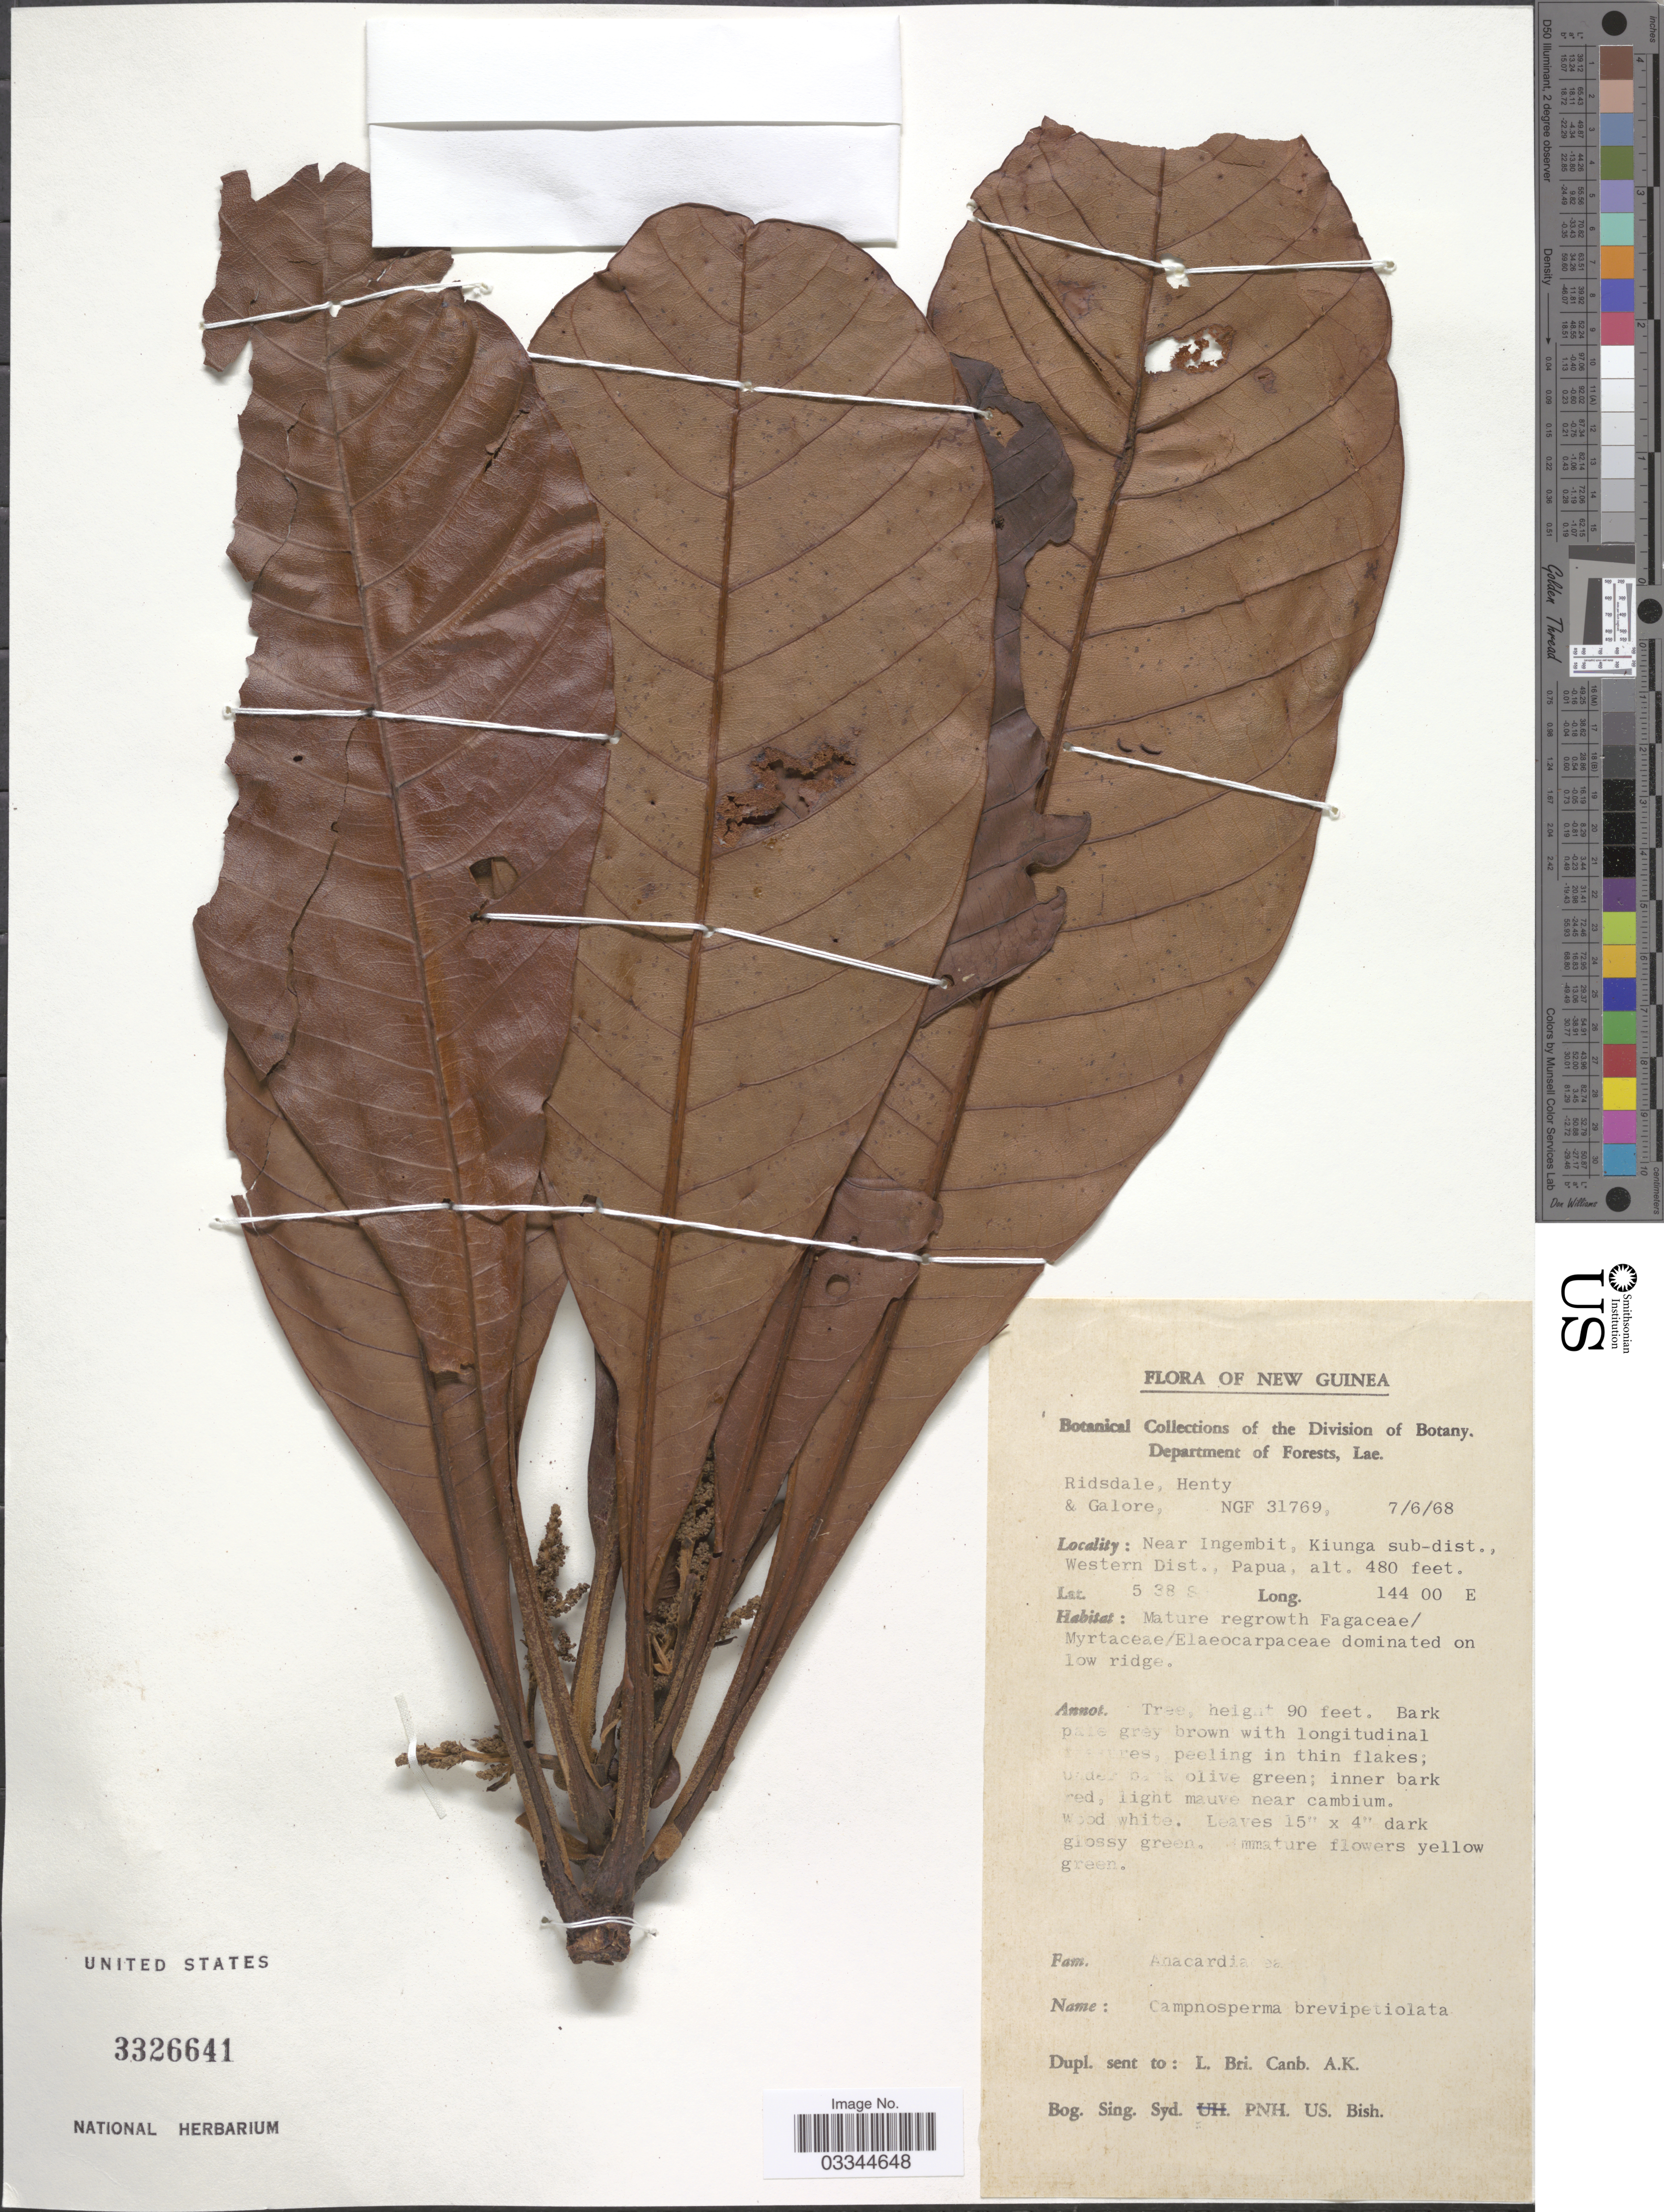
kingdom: Plantae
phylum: Tracheophyta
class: Magnoliopsida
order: Sapindales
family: Anacardiaceae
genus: Campnosperma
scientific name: Campnosperma brevipetiolatum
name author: Volk.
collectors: Risdale, -. Henty & -. Galore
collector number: NGF31769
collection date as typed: Transcribed d/m/y: 7/6/68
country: Papua New Guinea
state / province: Manus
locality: New Guinea, Near Ingembit, Kiunga sub dist., Western Dist., Papua.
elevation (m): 146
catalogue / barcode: US 3326641